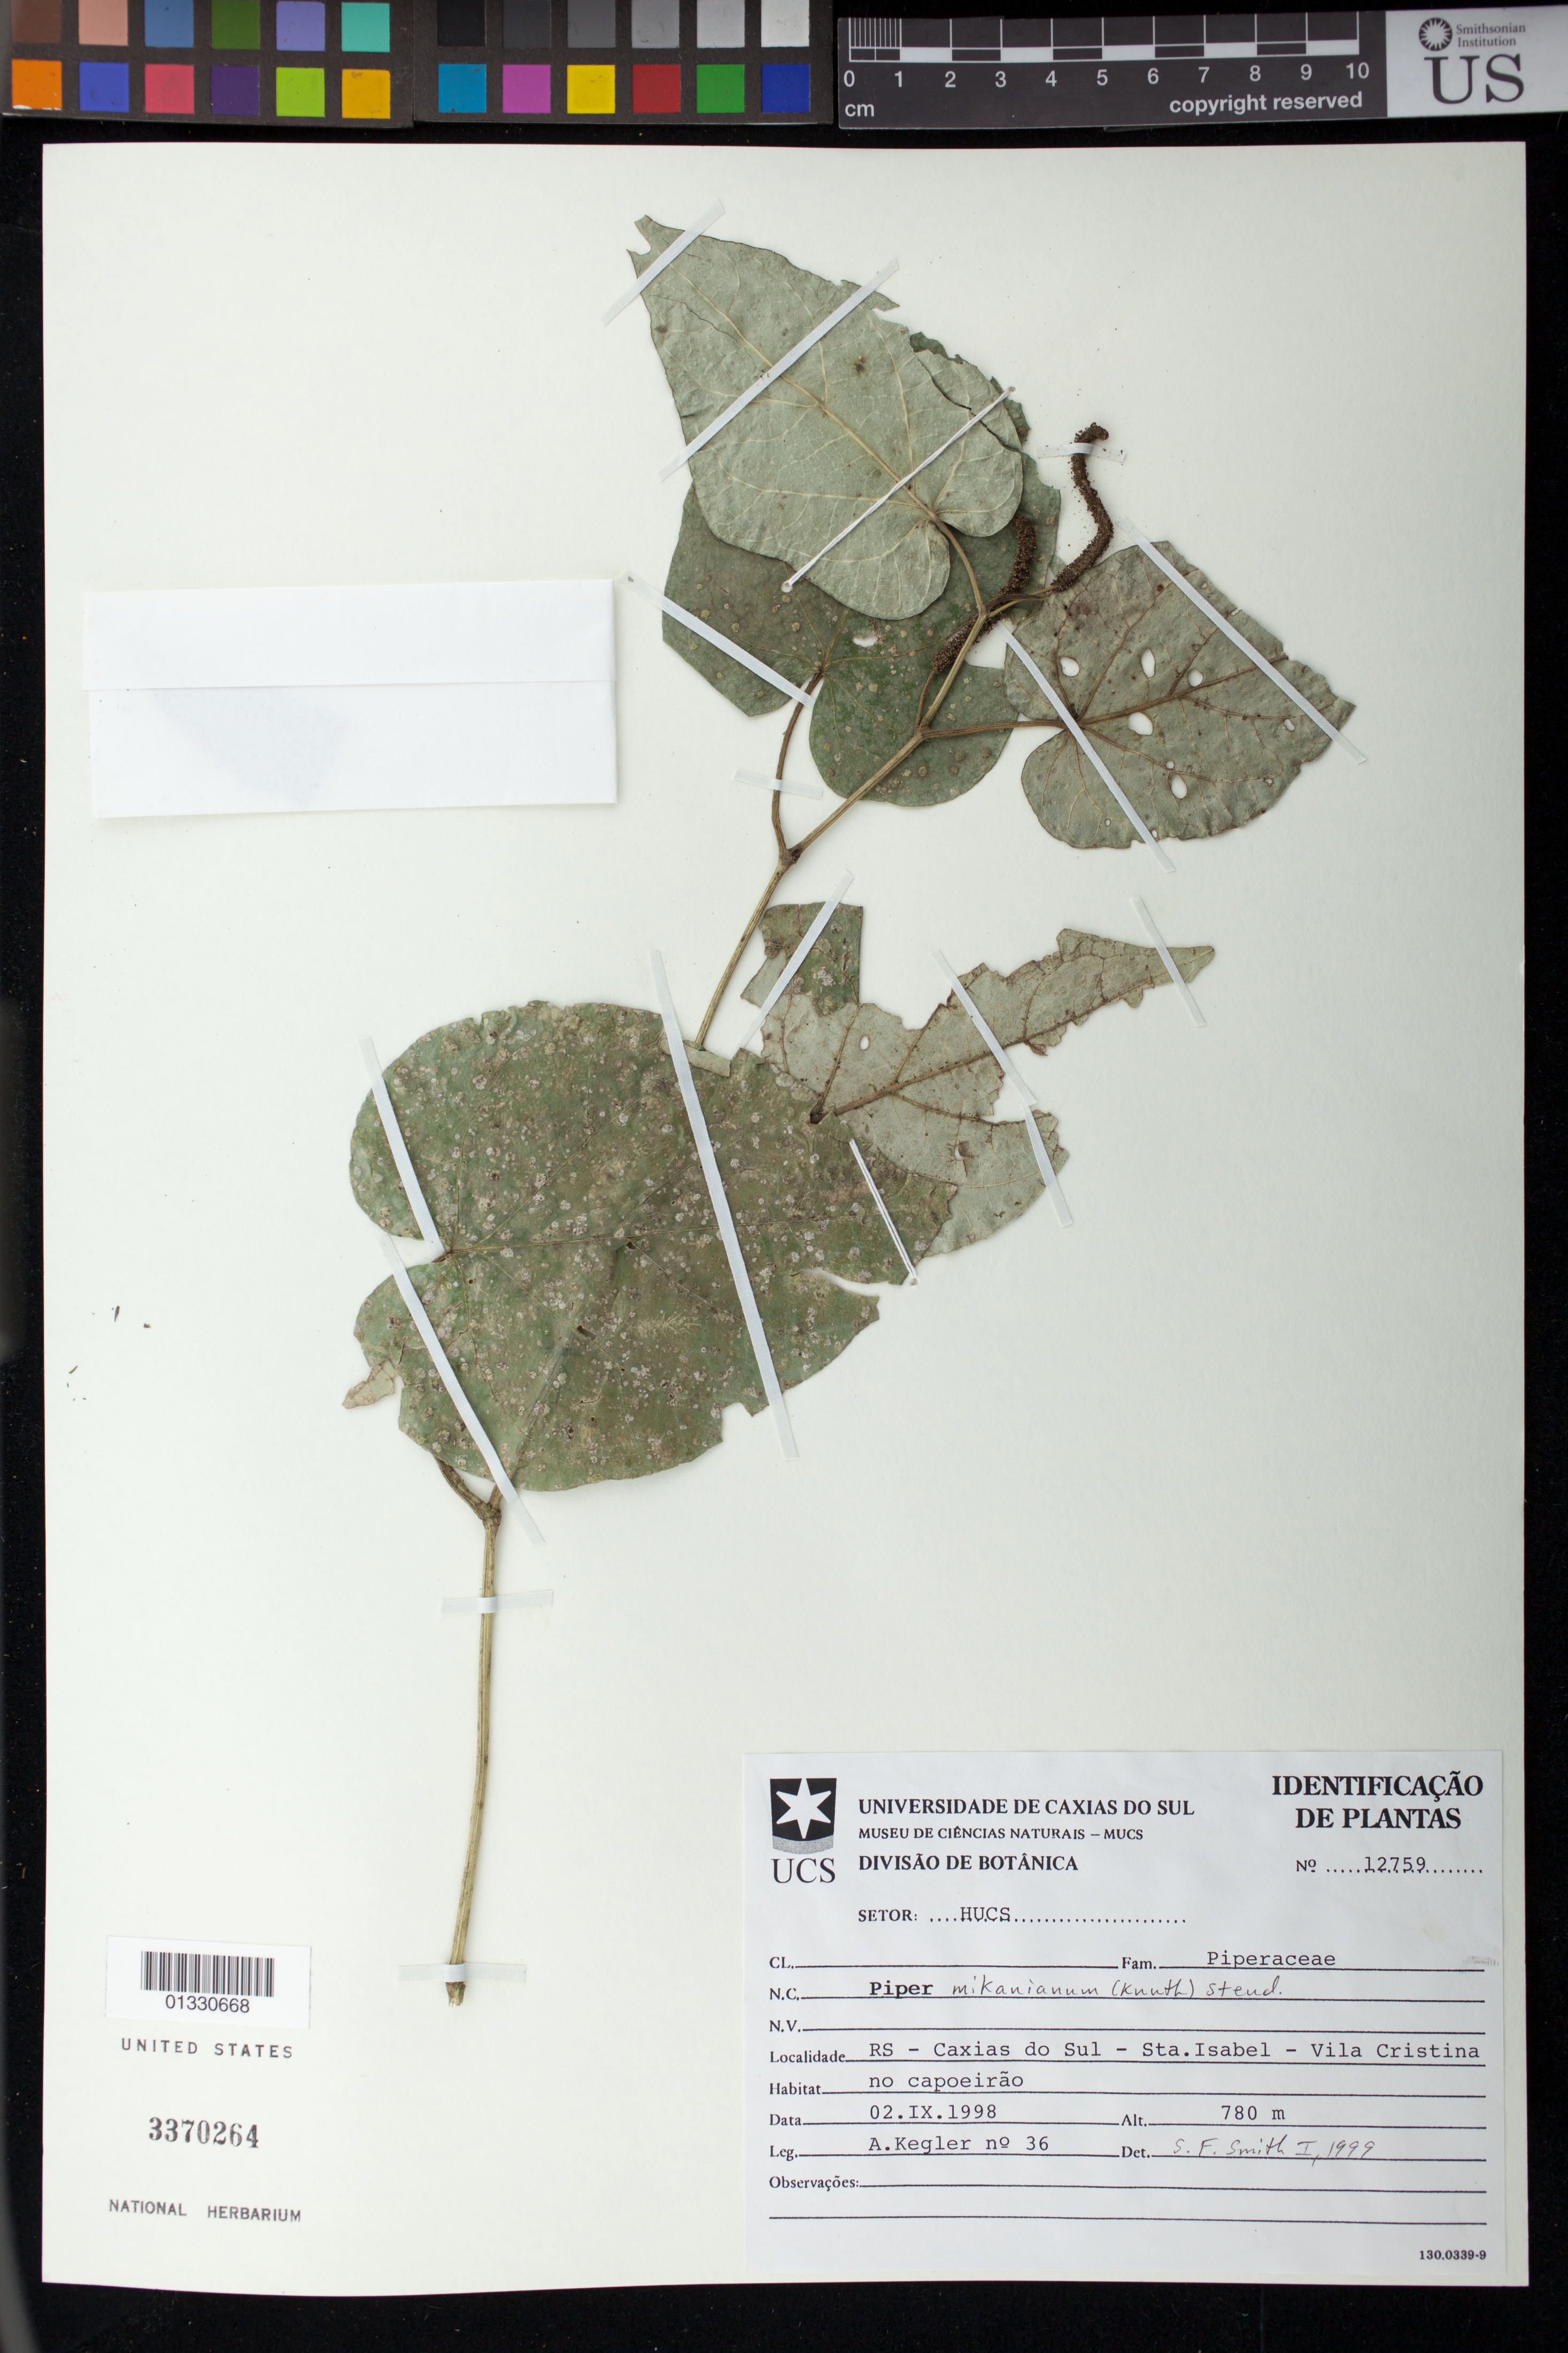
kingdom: Plantae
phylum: Tracheophyta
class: Magnoliopsida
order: Piperales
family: Piperaceae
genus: Piper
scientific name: Piper mikanianum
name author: Kunth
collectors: A. Kegler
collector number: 36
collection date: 1998-09-02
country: Brazil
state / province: Rio Grande do Sul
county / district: Caxias do Sul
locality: Sta. isabel. Vila Cristina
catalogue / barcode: US 3370264